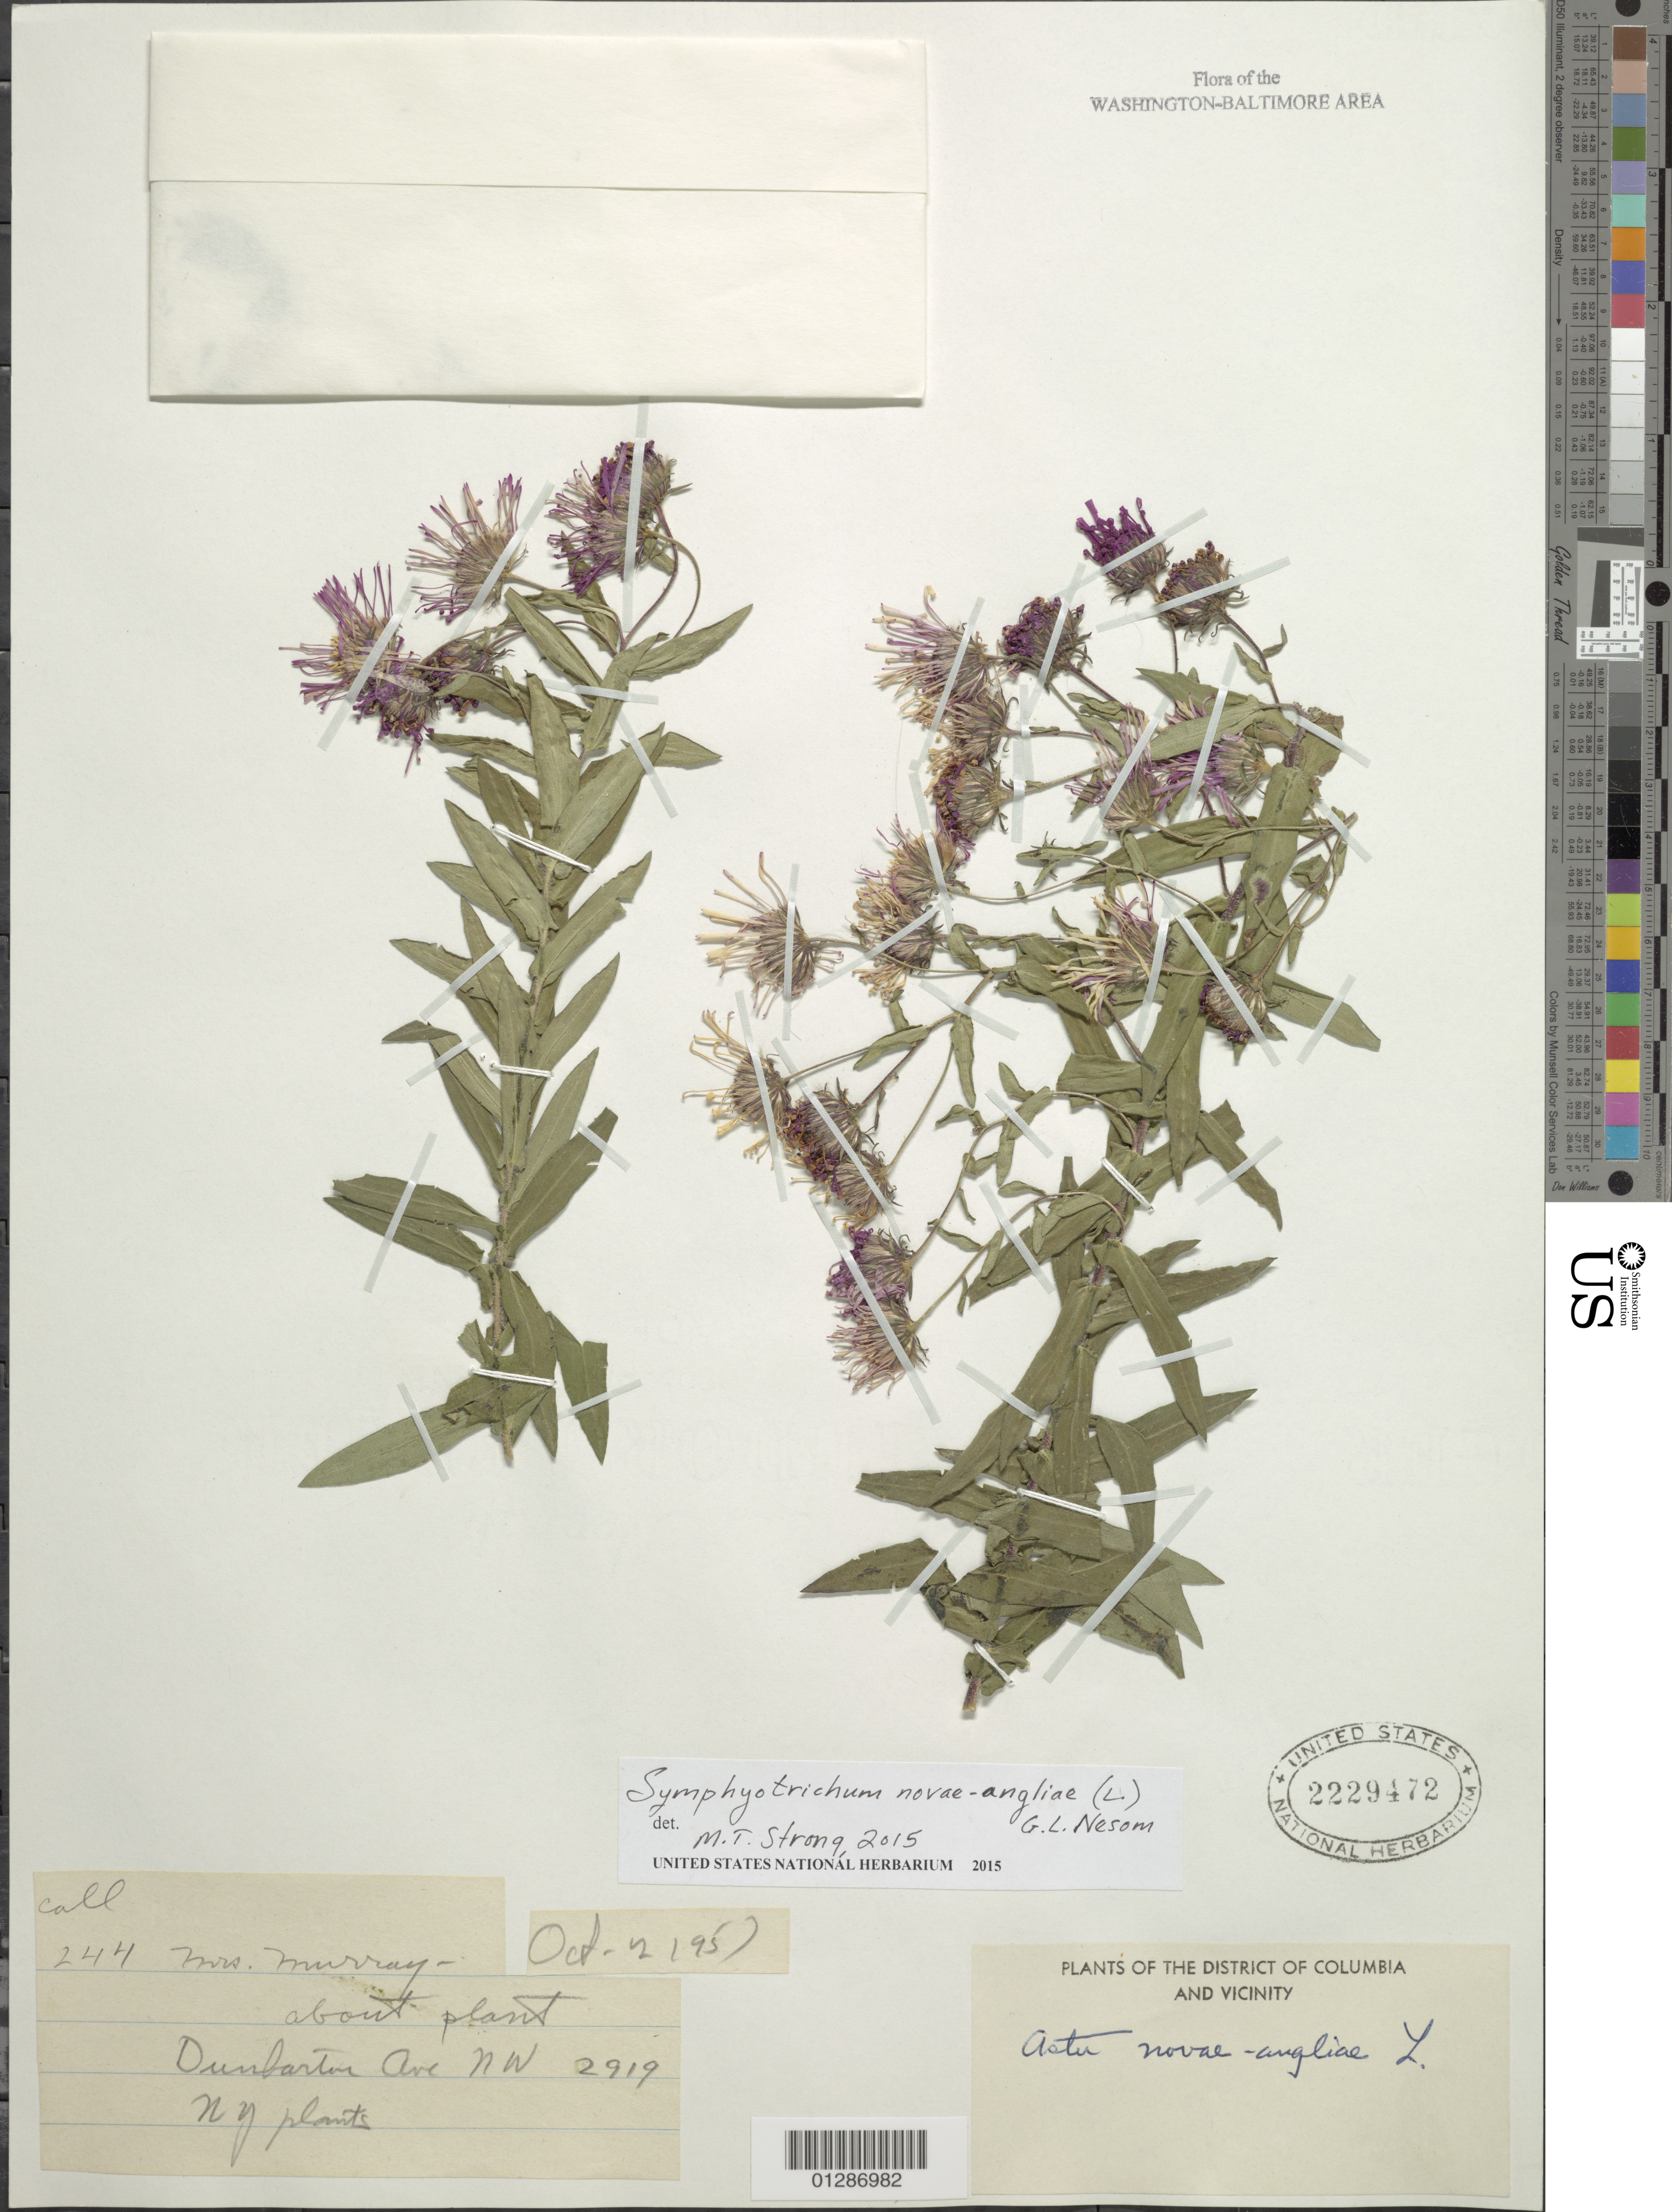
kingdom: Plantae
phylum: Tracheophyta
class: Magnoliopsida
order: Asterales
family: Asteraceae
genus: Symphyotrichum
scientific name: Symphyotrichum novae-angliae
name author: (L.) G.L. Nesom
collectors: Murray, --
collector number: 244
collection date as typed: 2 Oct 1957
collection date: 1957-10-02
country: United States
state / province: District of Columbia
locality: Washington DC and Vicinity.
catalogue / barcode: US 2229472